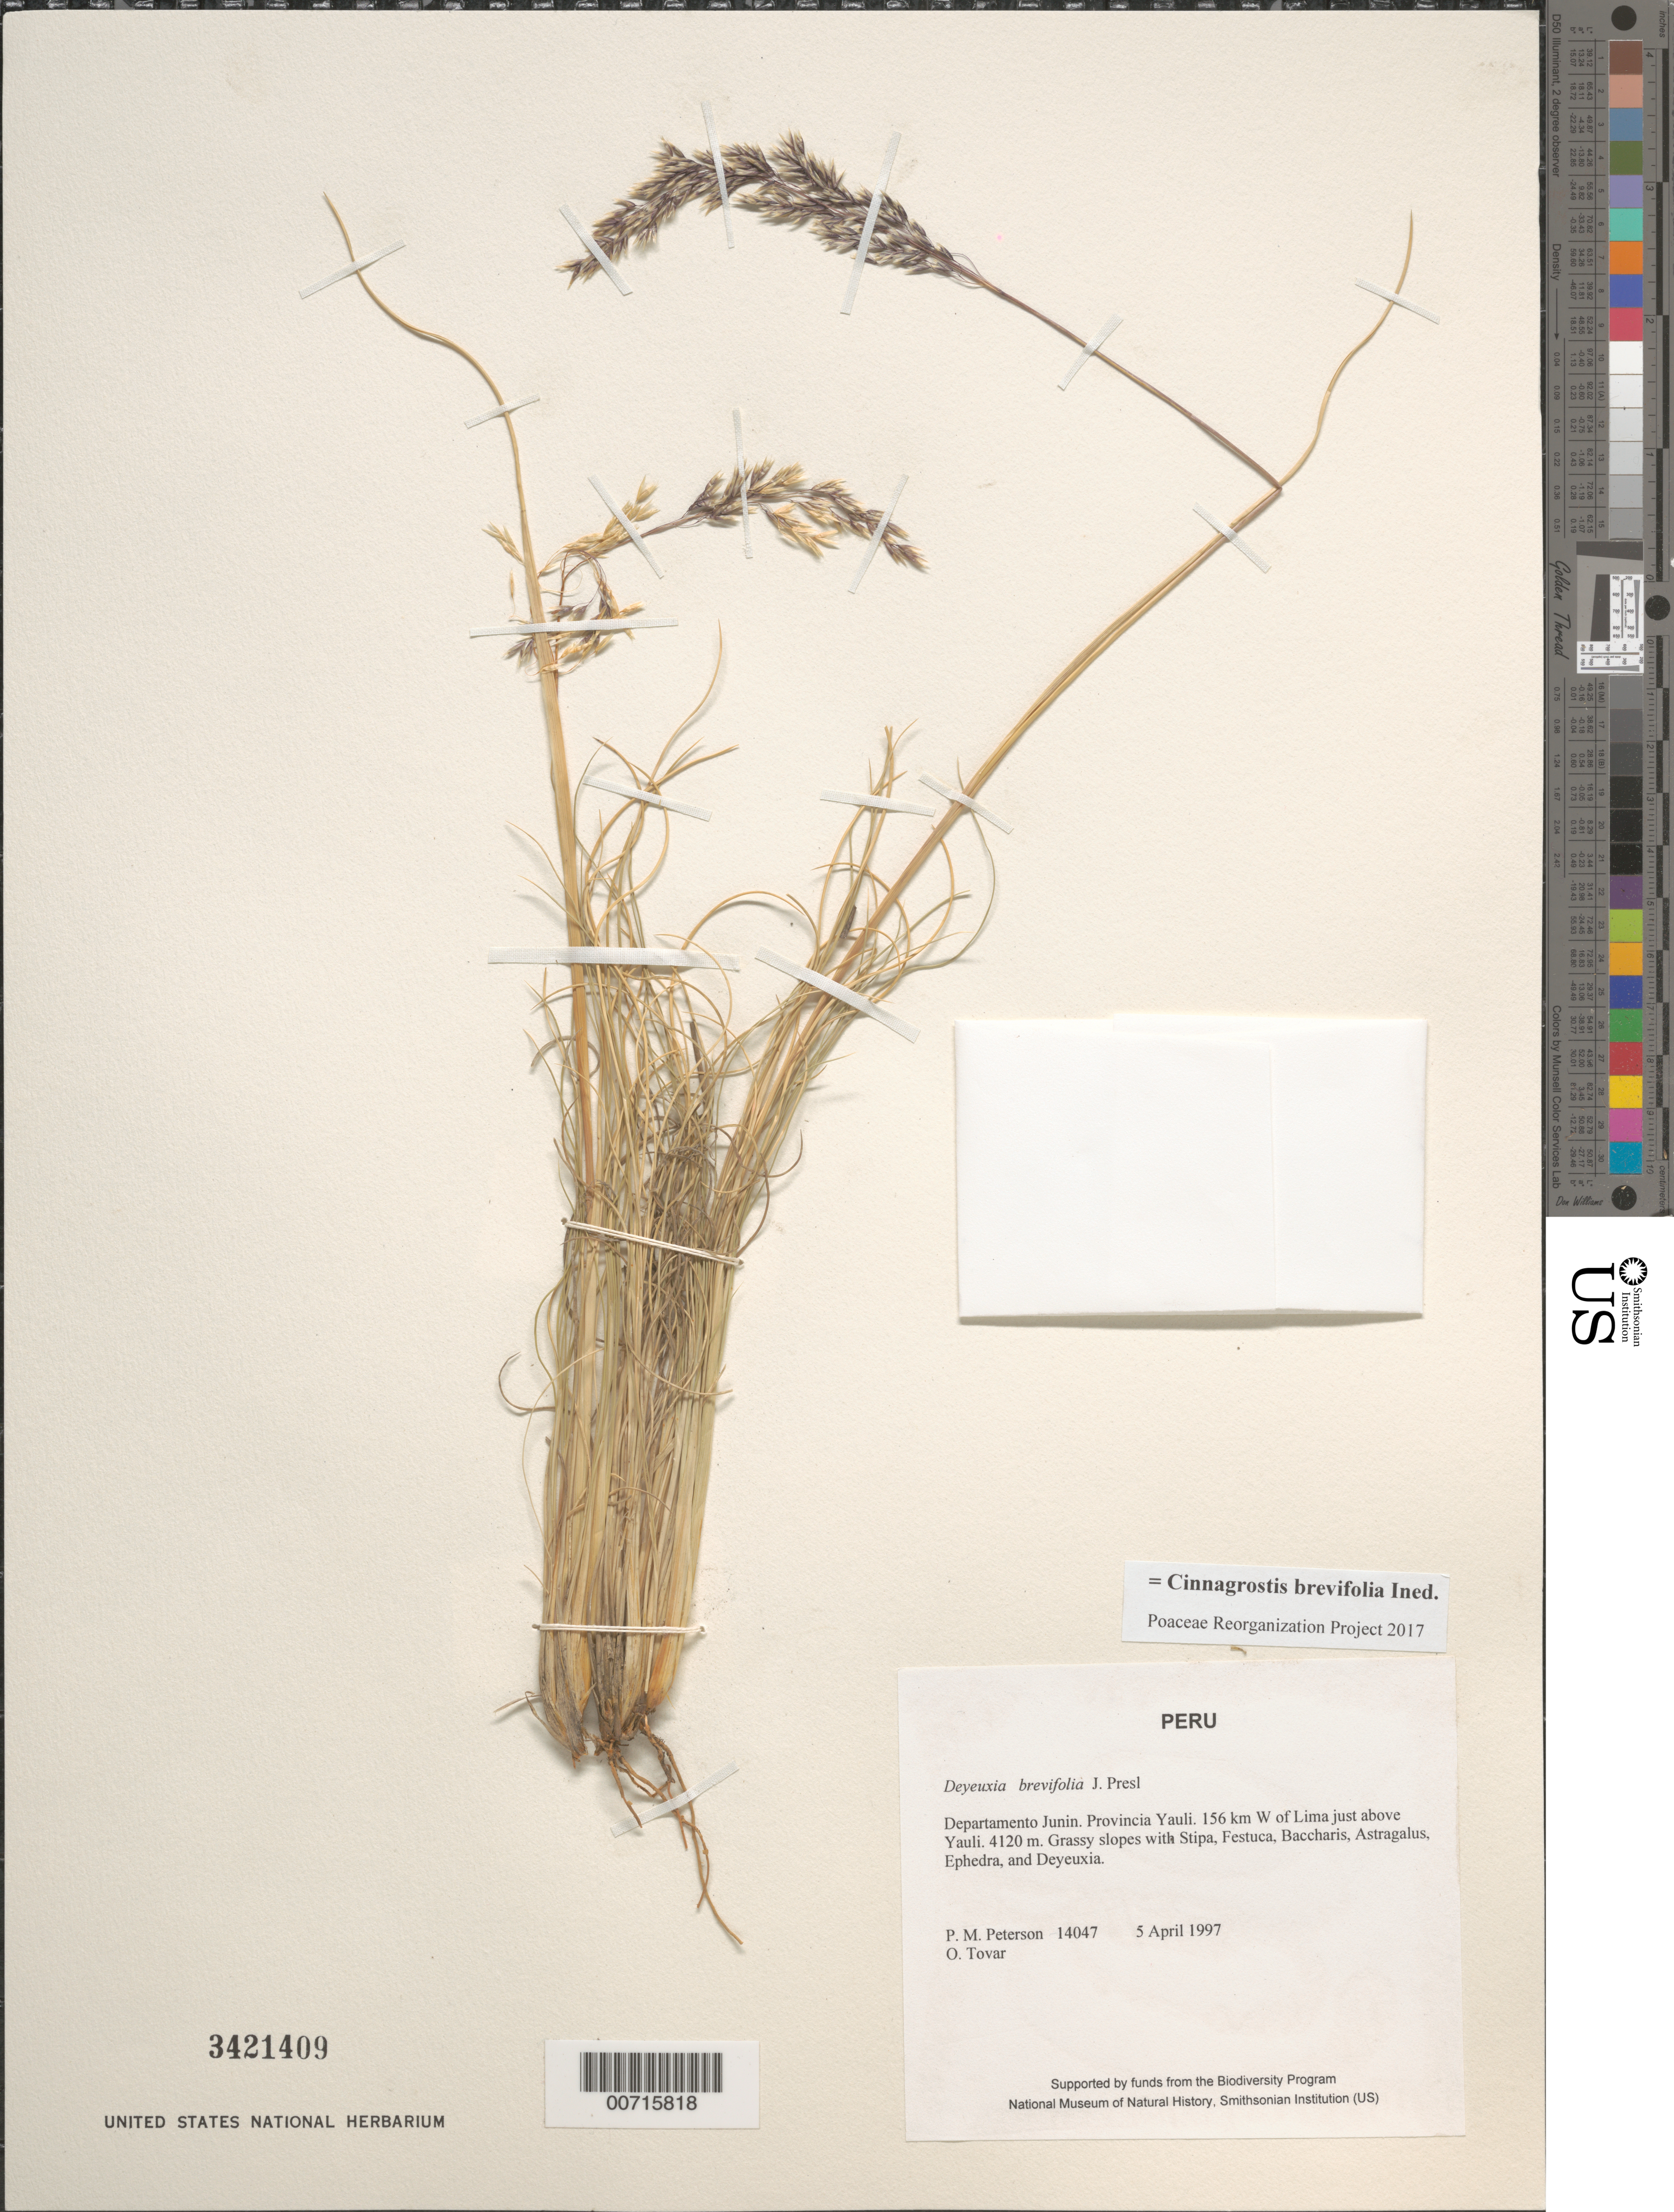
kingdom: Plantae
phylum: Tracheophyta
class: Liliopsida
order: Poales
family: Poaceae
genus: Cinnagrostis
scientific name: Cinnagrostis brevifolia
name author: (J. Presl) P.M. Peterson et al.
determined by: Poaceae Reorganization Project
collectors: P. M. Peterson & Ó. Tovar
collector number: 14047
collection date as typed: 05 Apr 1997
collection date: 1997-04-05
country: Peru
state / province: Junín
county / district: Yauli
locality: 156 km W of Lima just above Yauli.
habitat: Grassy slopes with Stipa, Festuca, Baccharis, Astragalus, Ephedra, and Deyeuxia.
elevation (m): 4120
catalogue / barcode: US 3421409